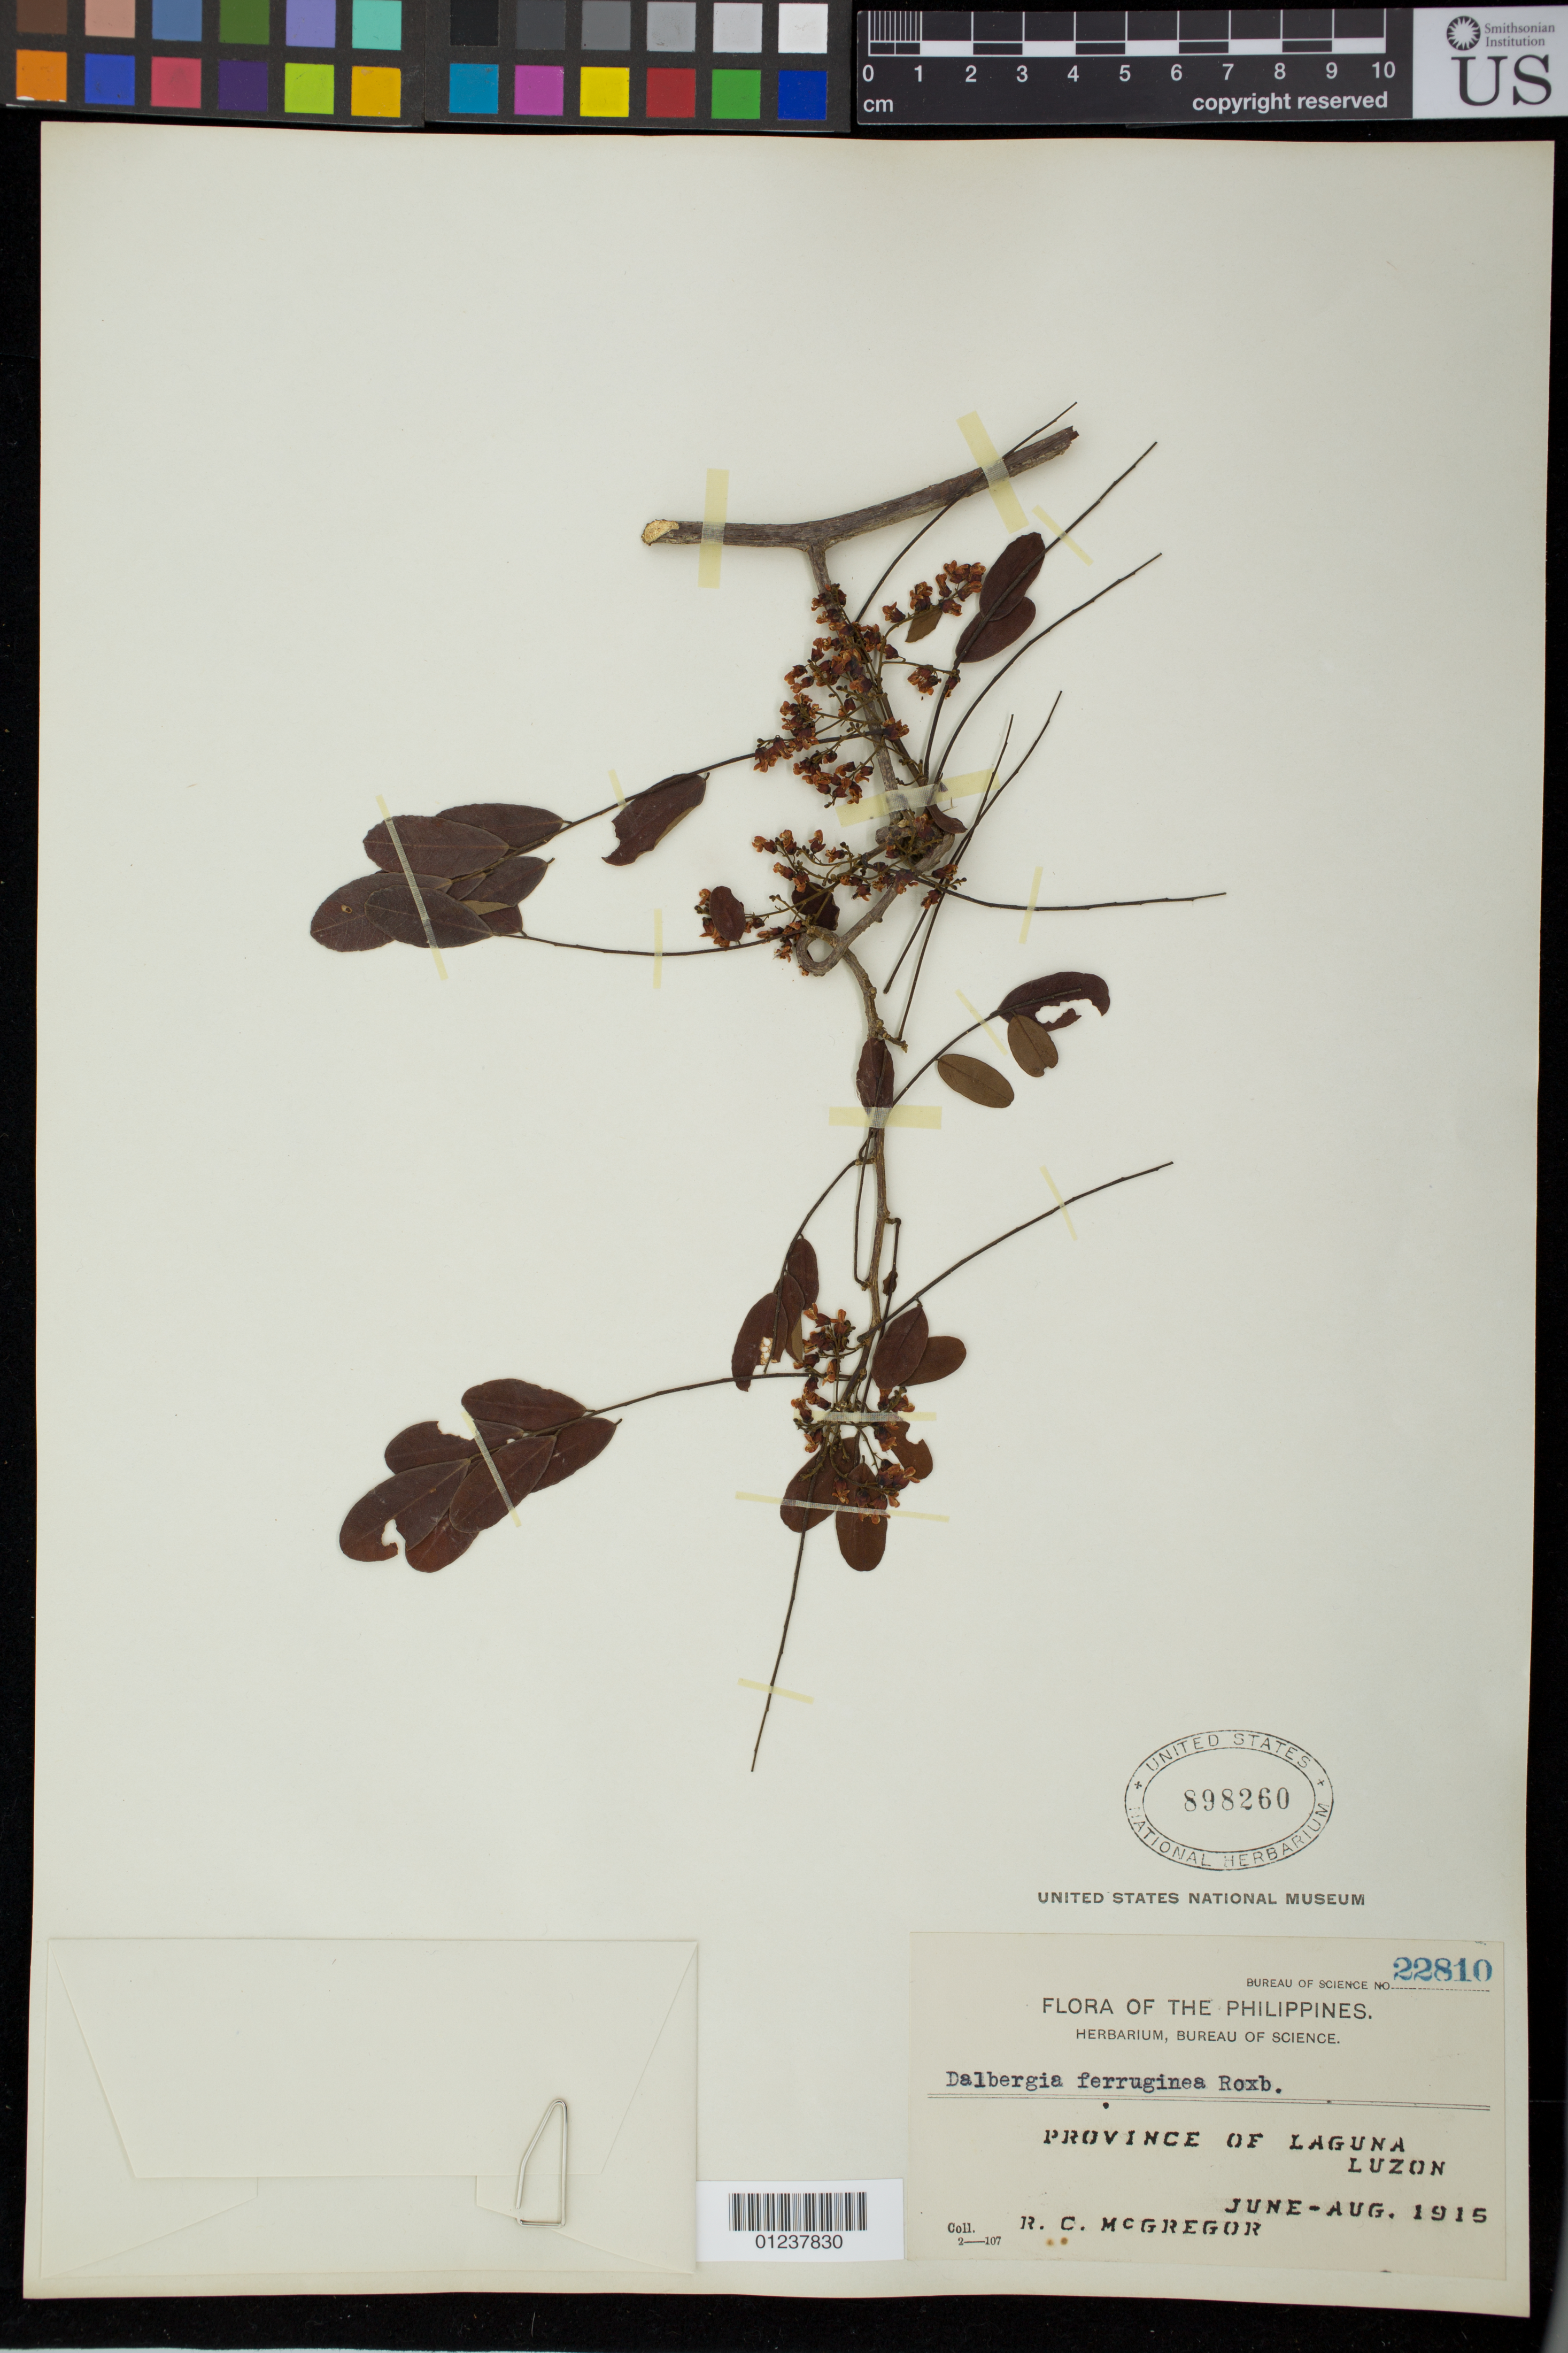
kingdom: Plantae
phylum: Tracheophyta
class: Magnoliopsida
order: Fabales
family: Fabaceae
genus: Dalbergia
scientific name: Dalbergia ferruginea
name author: Roxb.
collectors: R. C. McGregor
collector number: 22810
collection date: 1915-06/1915-08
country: Philippines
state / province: Calabarzon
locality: Province of Laguna. Island of Luzon.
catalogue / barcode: US 898260